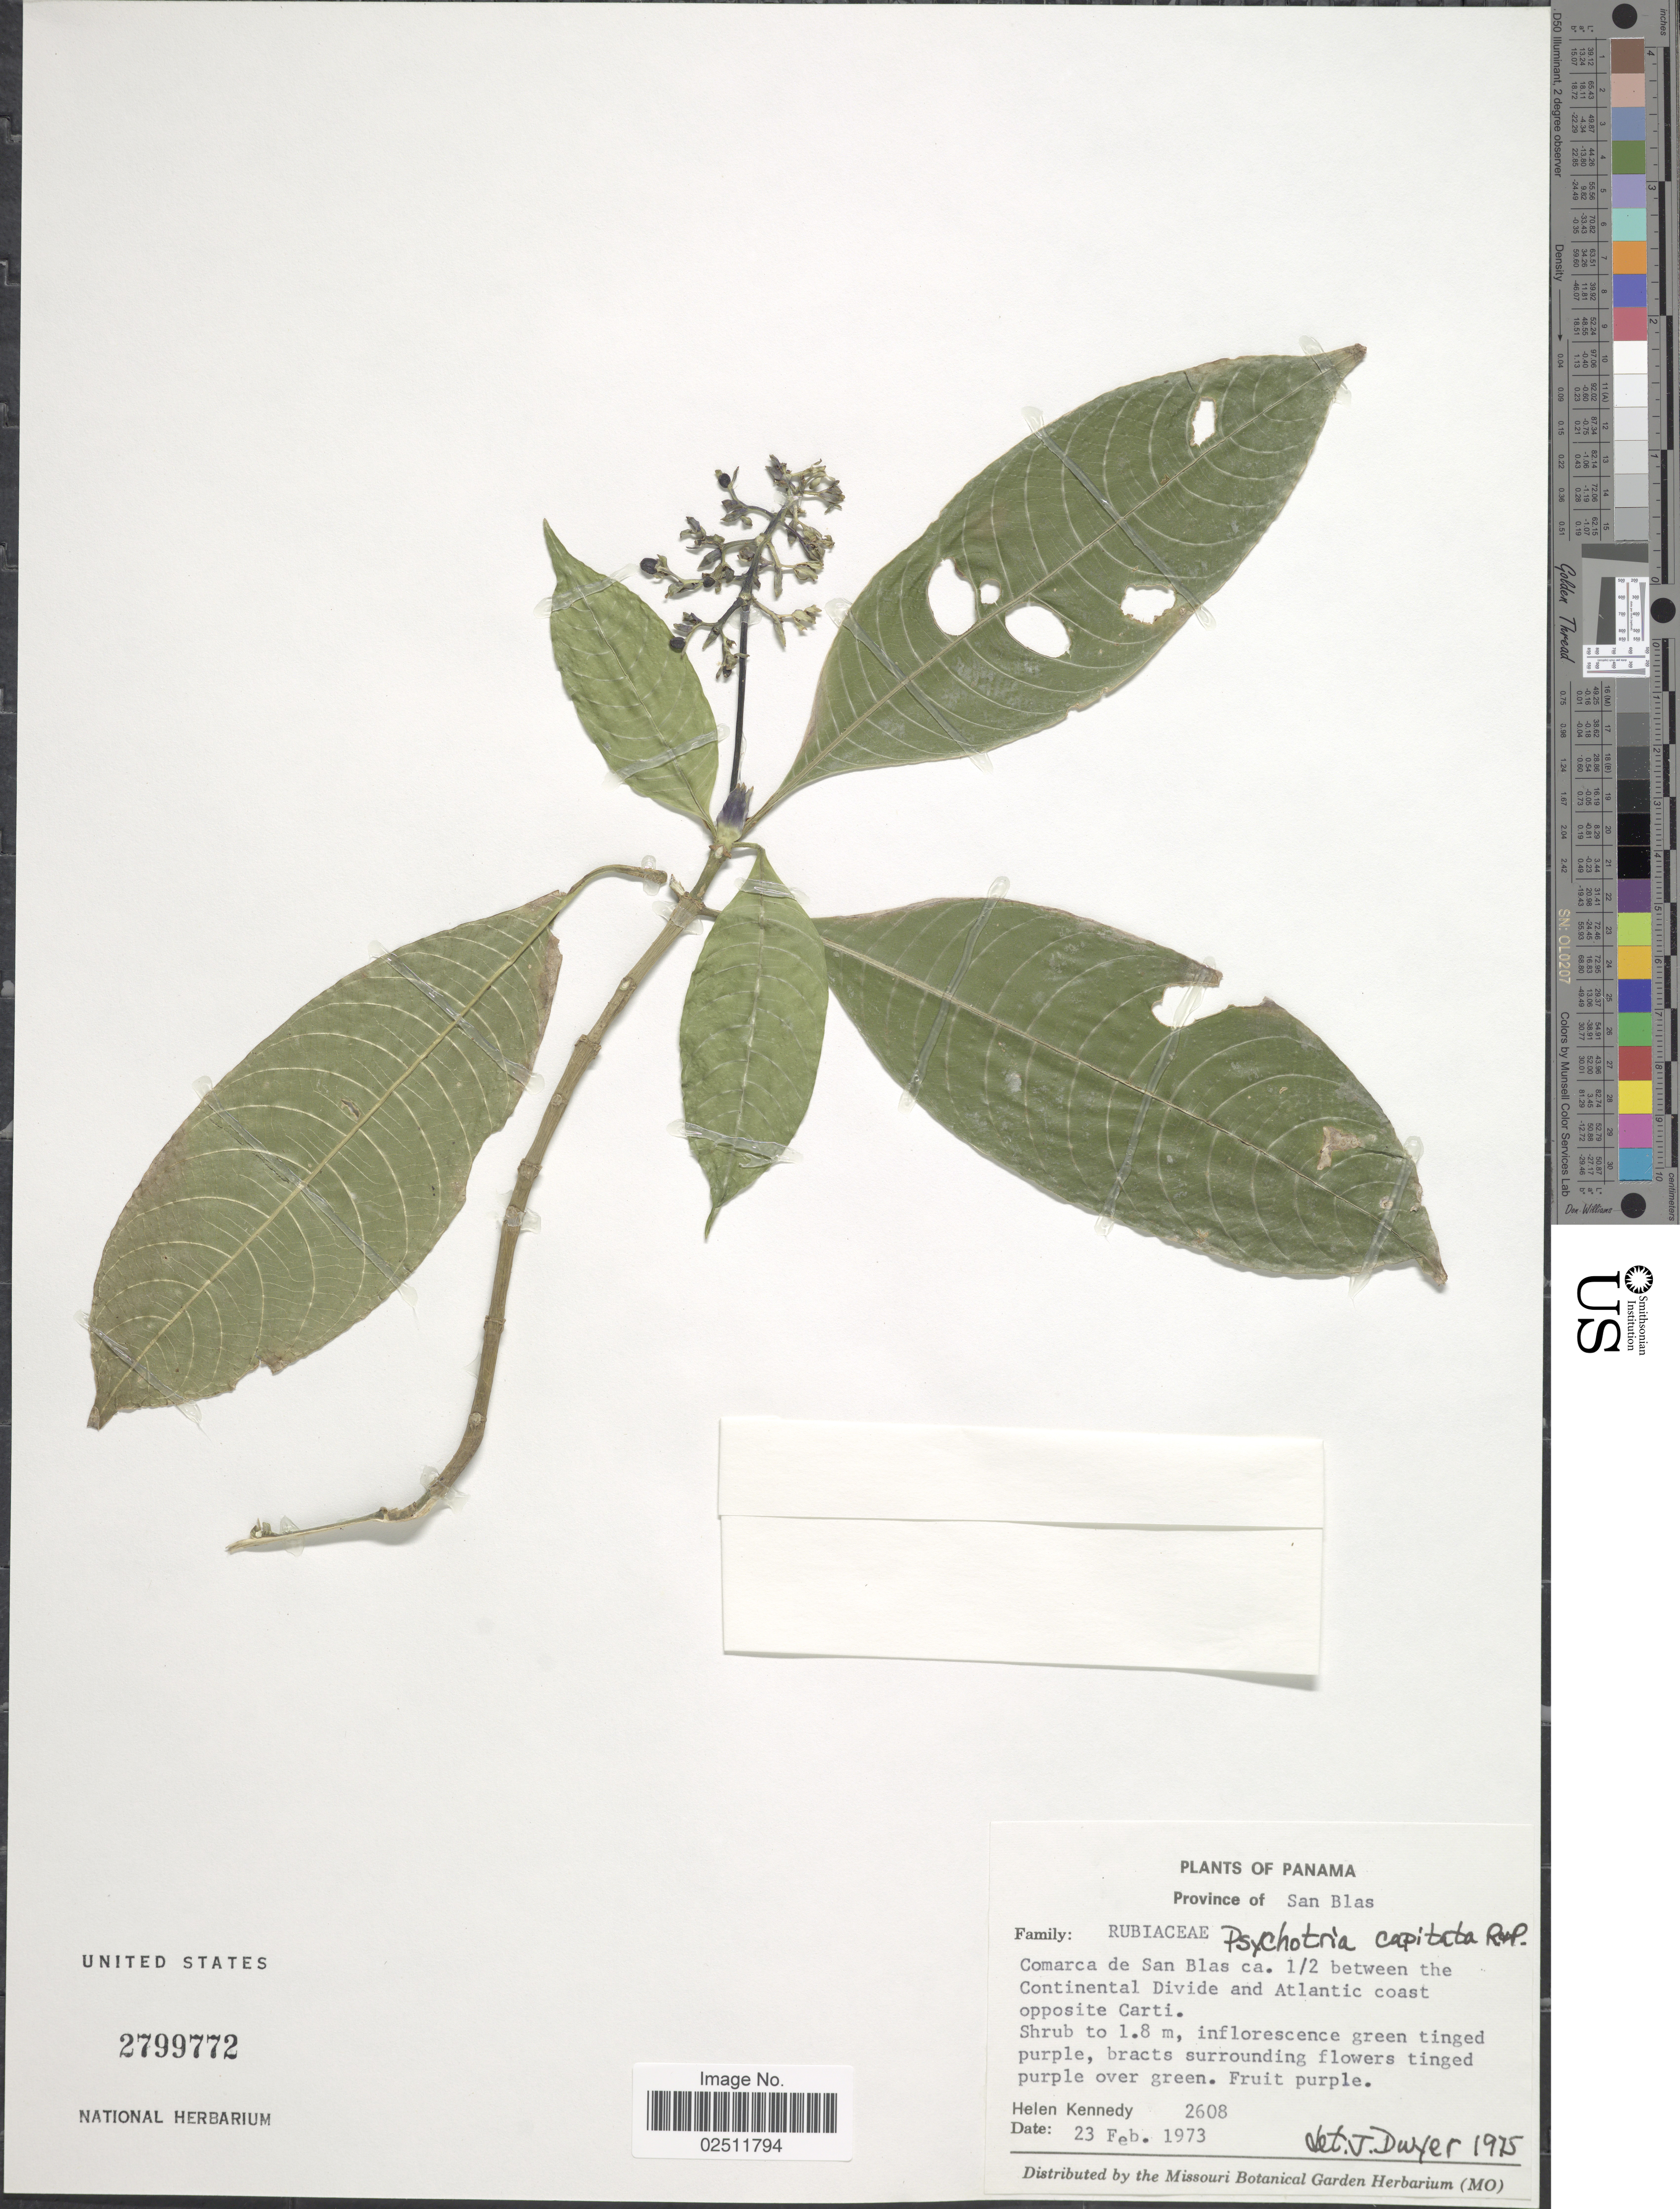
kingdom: Plantae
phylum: Tracheophyta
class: Magnoliopsida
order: Gentianales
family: Rubiaceae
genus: Psychotria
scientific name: Psychotria capitata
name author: Ruiz & Pav.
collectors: H. Kennedy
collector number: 2608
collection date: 1973-02-23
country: Panama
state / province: Kuna Yala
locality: Province of San Blas. Comarca de San Blas ca. 1/2 between the Continental Divide and Atlantic coast opposite Carti.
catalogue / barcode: US 2799772